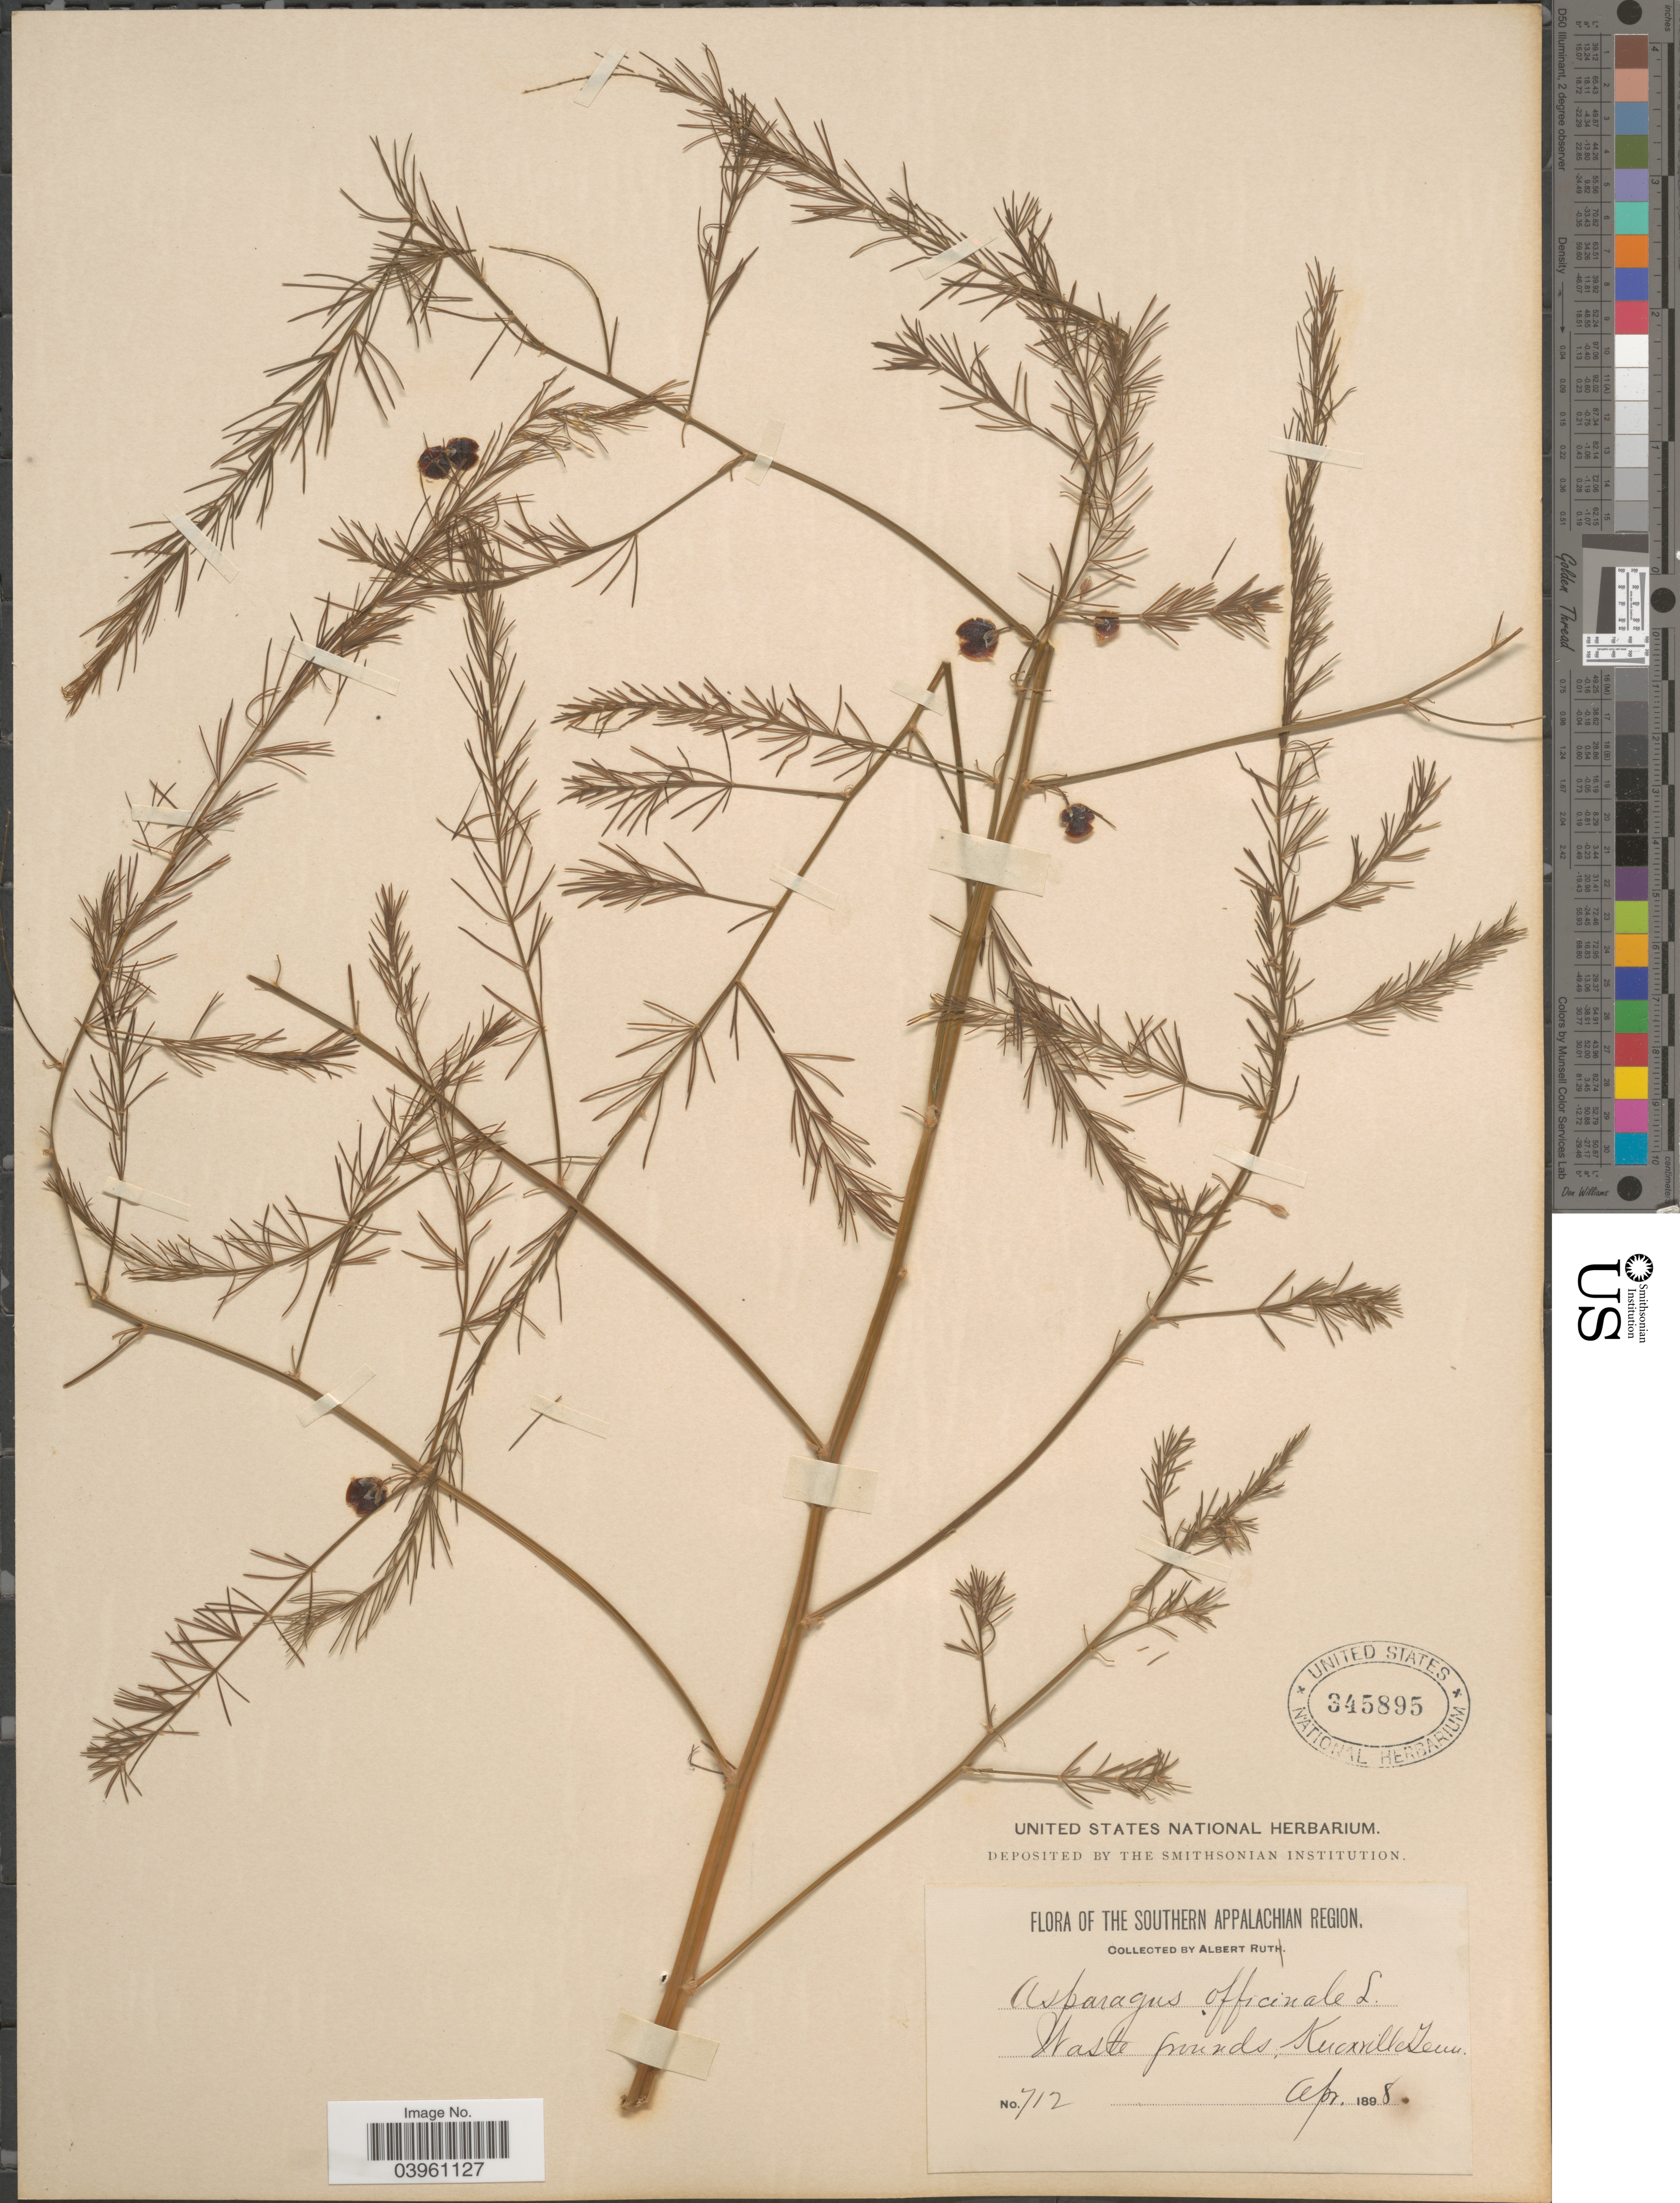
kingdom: Plantae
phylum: Tracheophyta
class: Liliopsida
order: Asparagales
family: Asparagaceae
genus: Asparagus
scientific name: Asparagus officinalis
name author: L.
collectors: A. Ruth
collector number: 712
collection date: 1898-04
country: United States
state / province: Tennessee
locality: The Southern Appalachian Region. Knoxville.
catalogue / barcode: US 345895